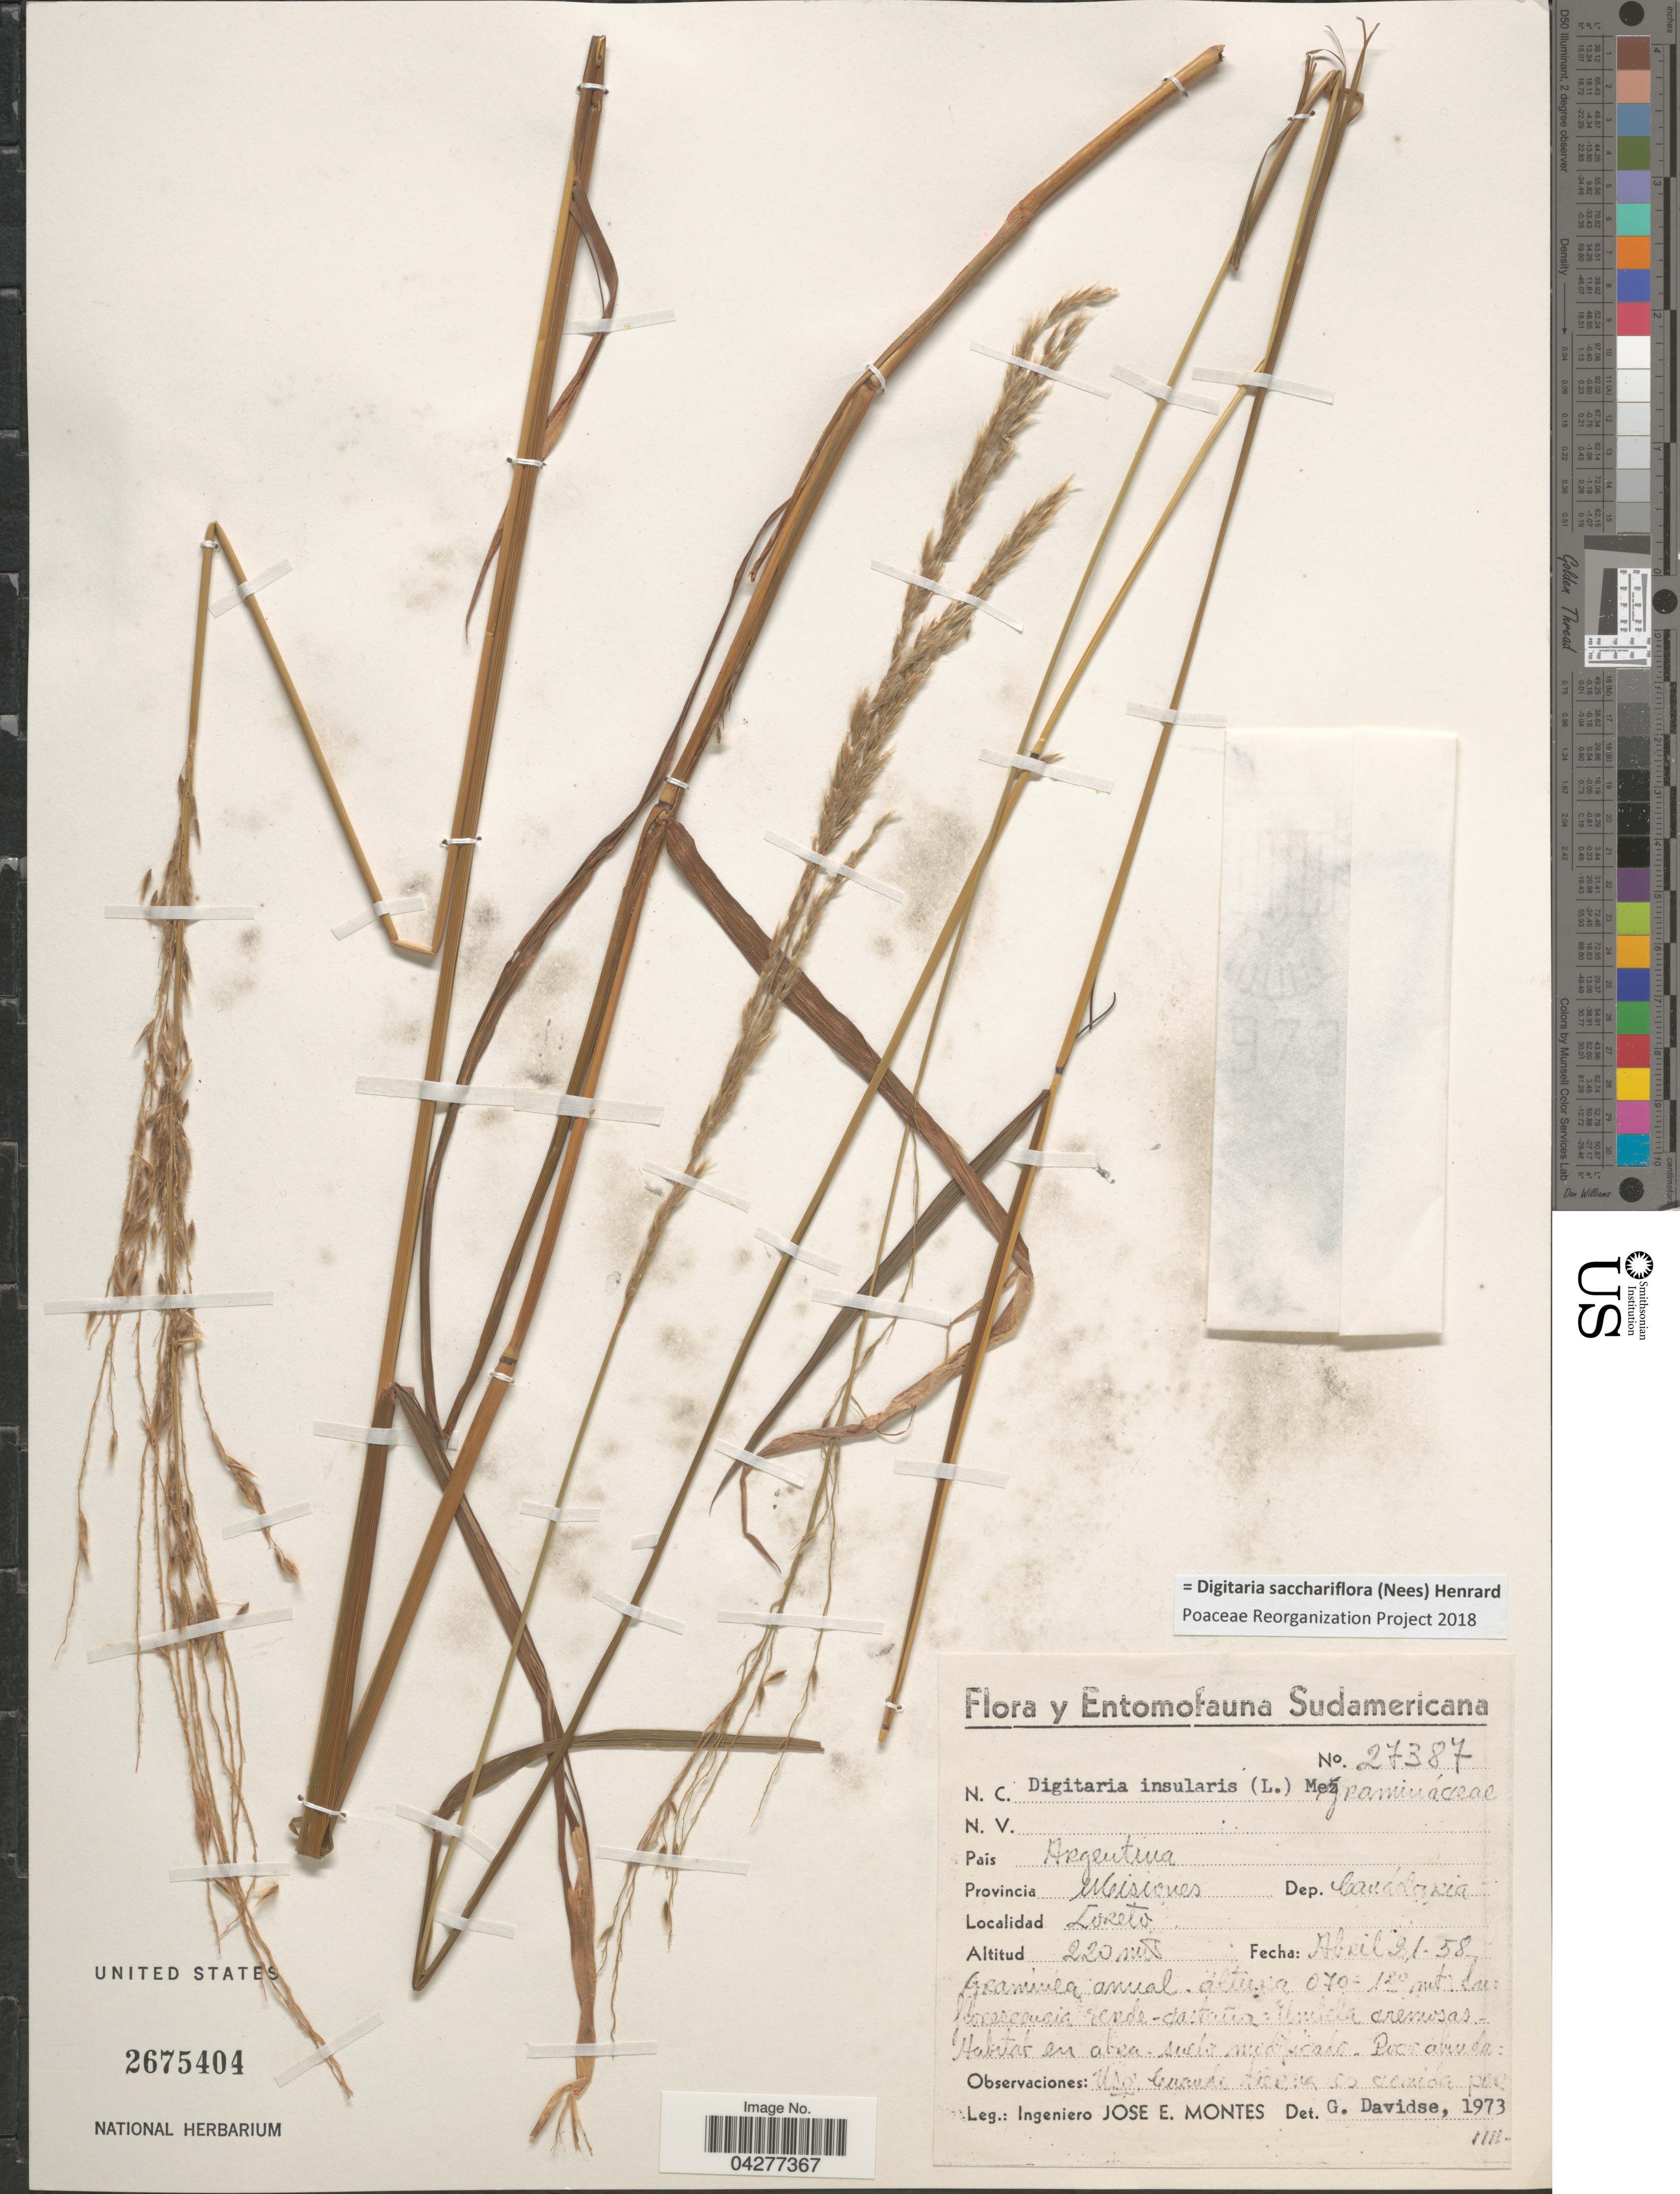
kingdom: Plantae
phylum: Tracheophyta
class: Liliopsida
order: Poales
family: Poaceae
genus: Digitaria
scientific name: Digitaria sacchariflora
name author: (Nees) Henr.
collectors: J. E. Montes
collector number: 27387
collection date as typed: Transcribed d/m/y: 21/4/58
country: Argentina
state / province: Misiones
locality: Provincia Misiones. Loreto. Dep. Candelaria.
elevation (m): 220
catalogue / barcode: US 2675404